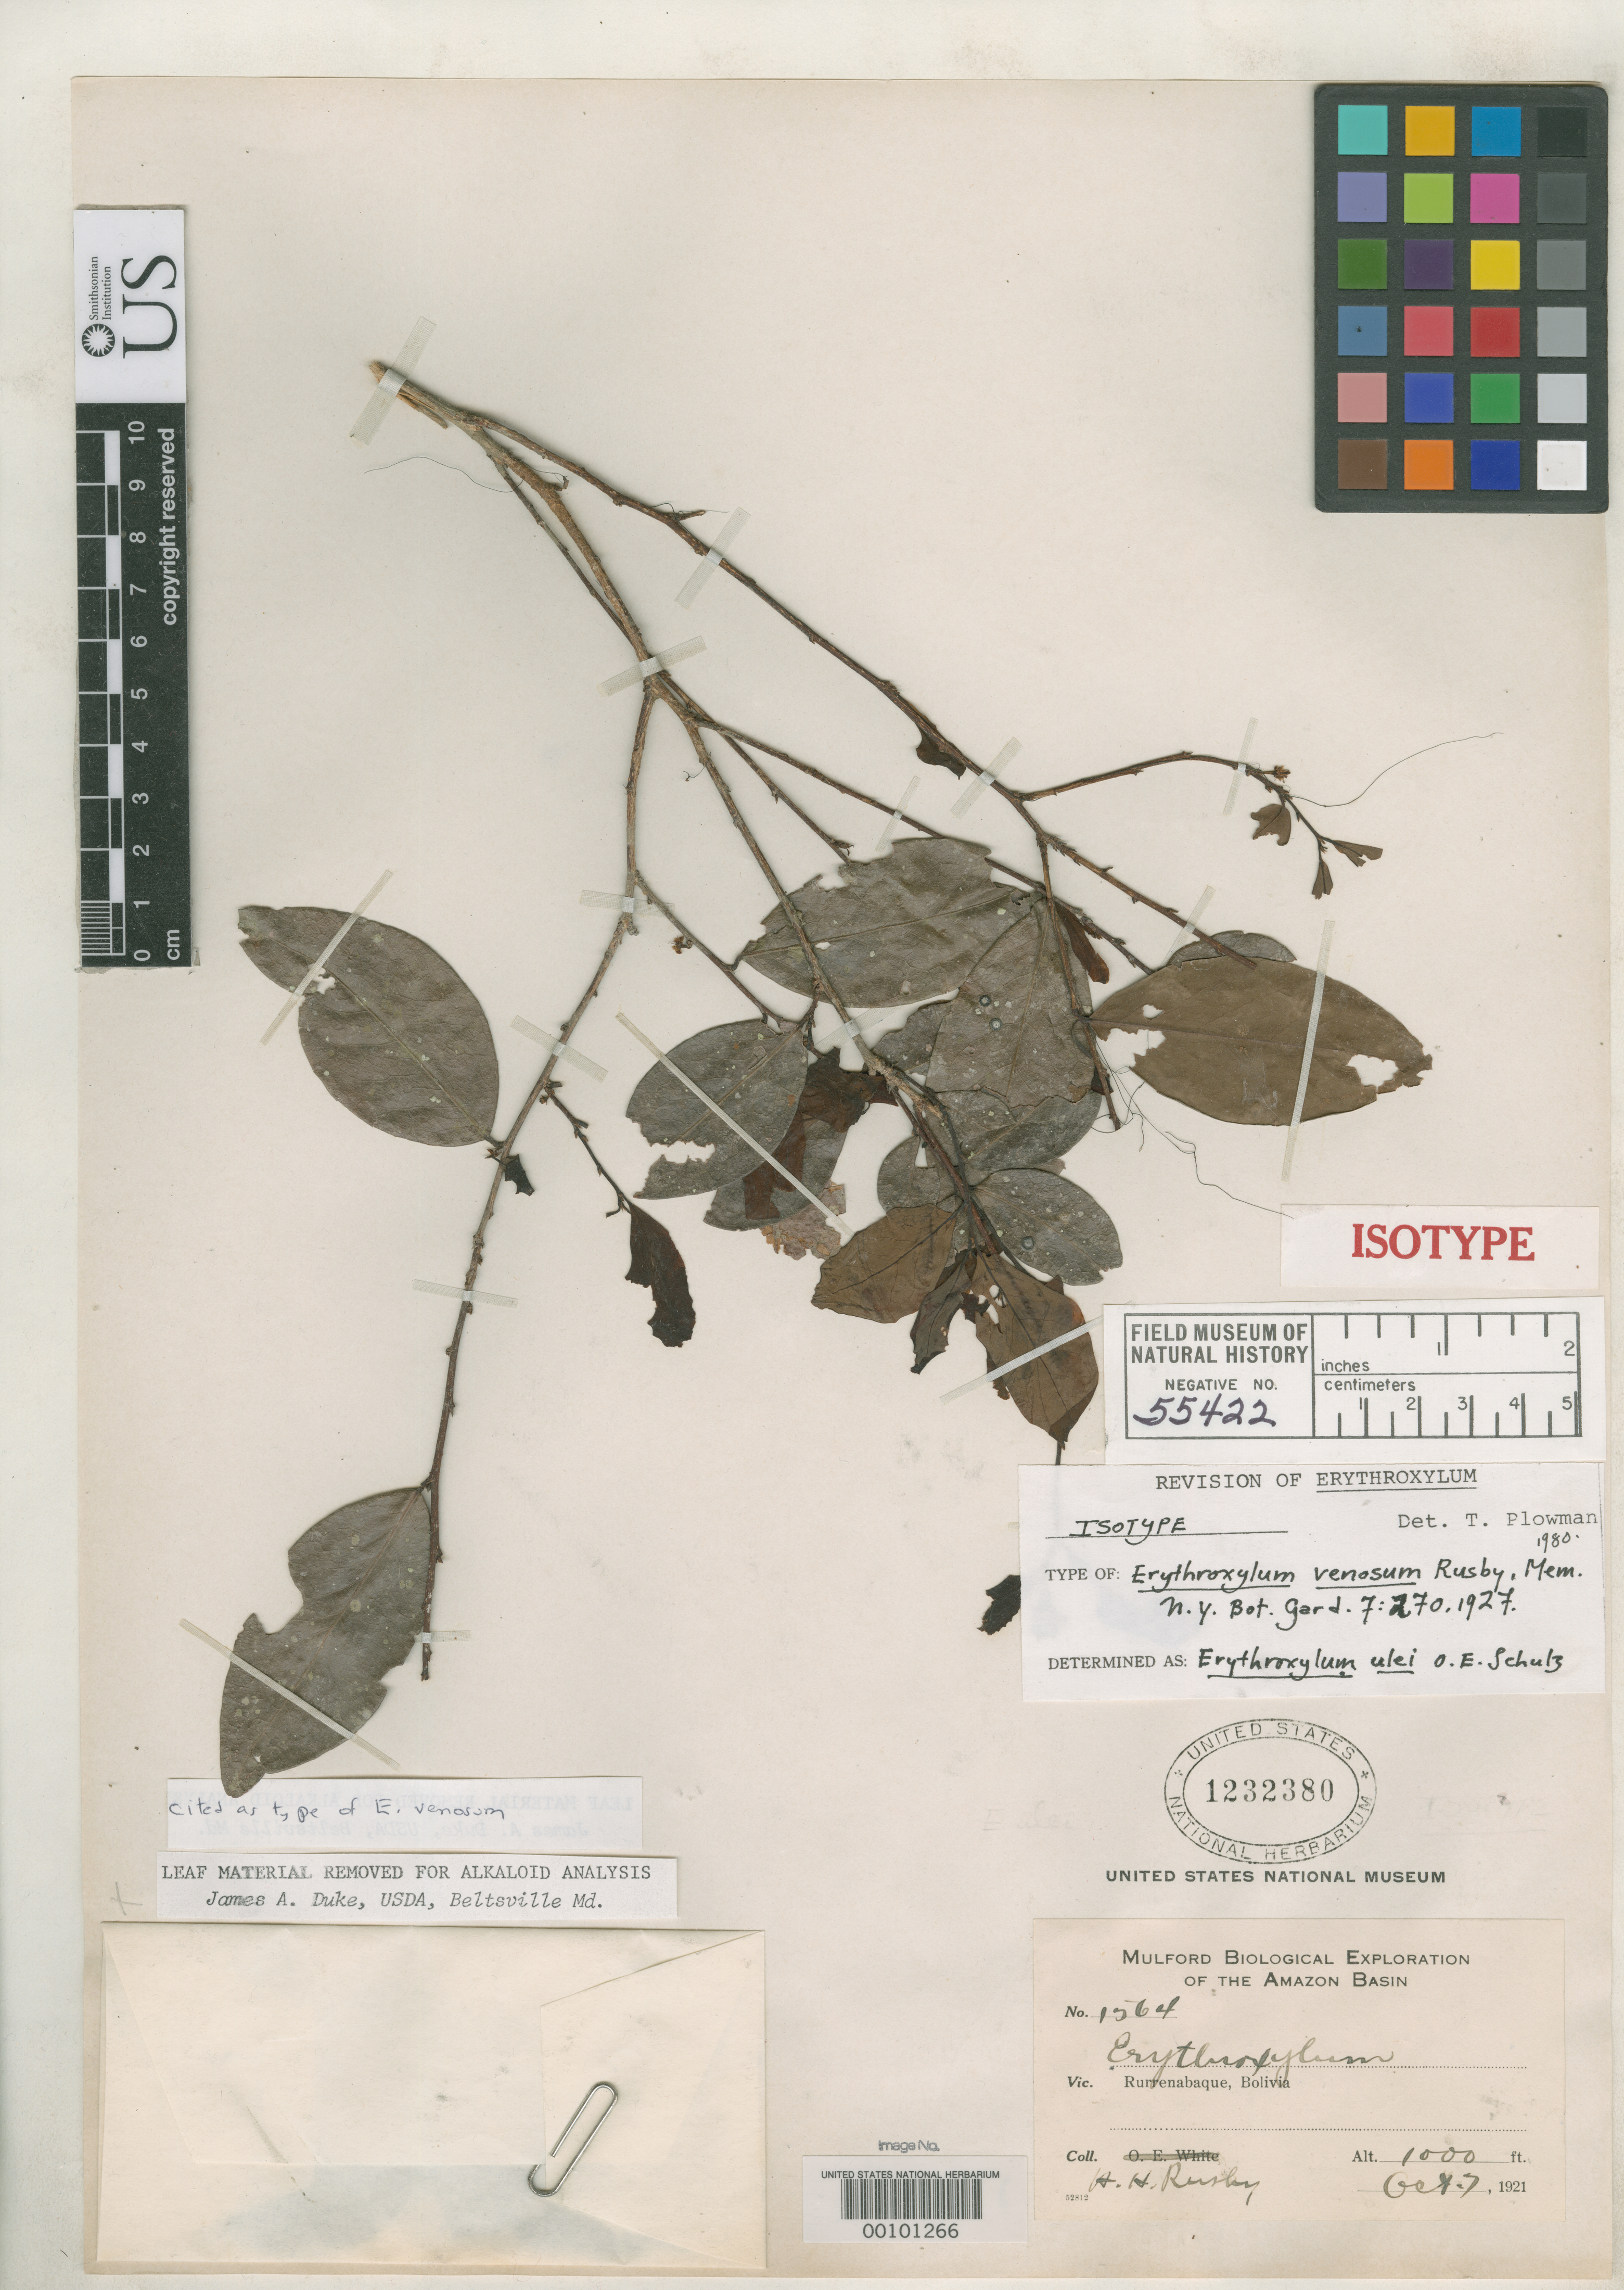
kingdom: Plantae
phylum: Tracheophyta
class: Magnoliopsida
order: Malpighiales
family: Erythroxylaceae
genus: Erythroxylum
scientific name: Erythroxylum venosum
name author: Rusby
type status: Isotype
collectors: H. H. Rusby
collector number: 1564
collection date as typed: Oct 7, 1921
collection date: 1921-10-07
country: Bolivia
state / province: Beni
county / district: José Ballivián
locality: Rurrenabaque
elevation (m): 305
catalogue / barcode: US 1232380